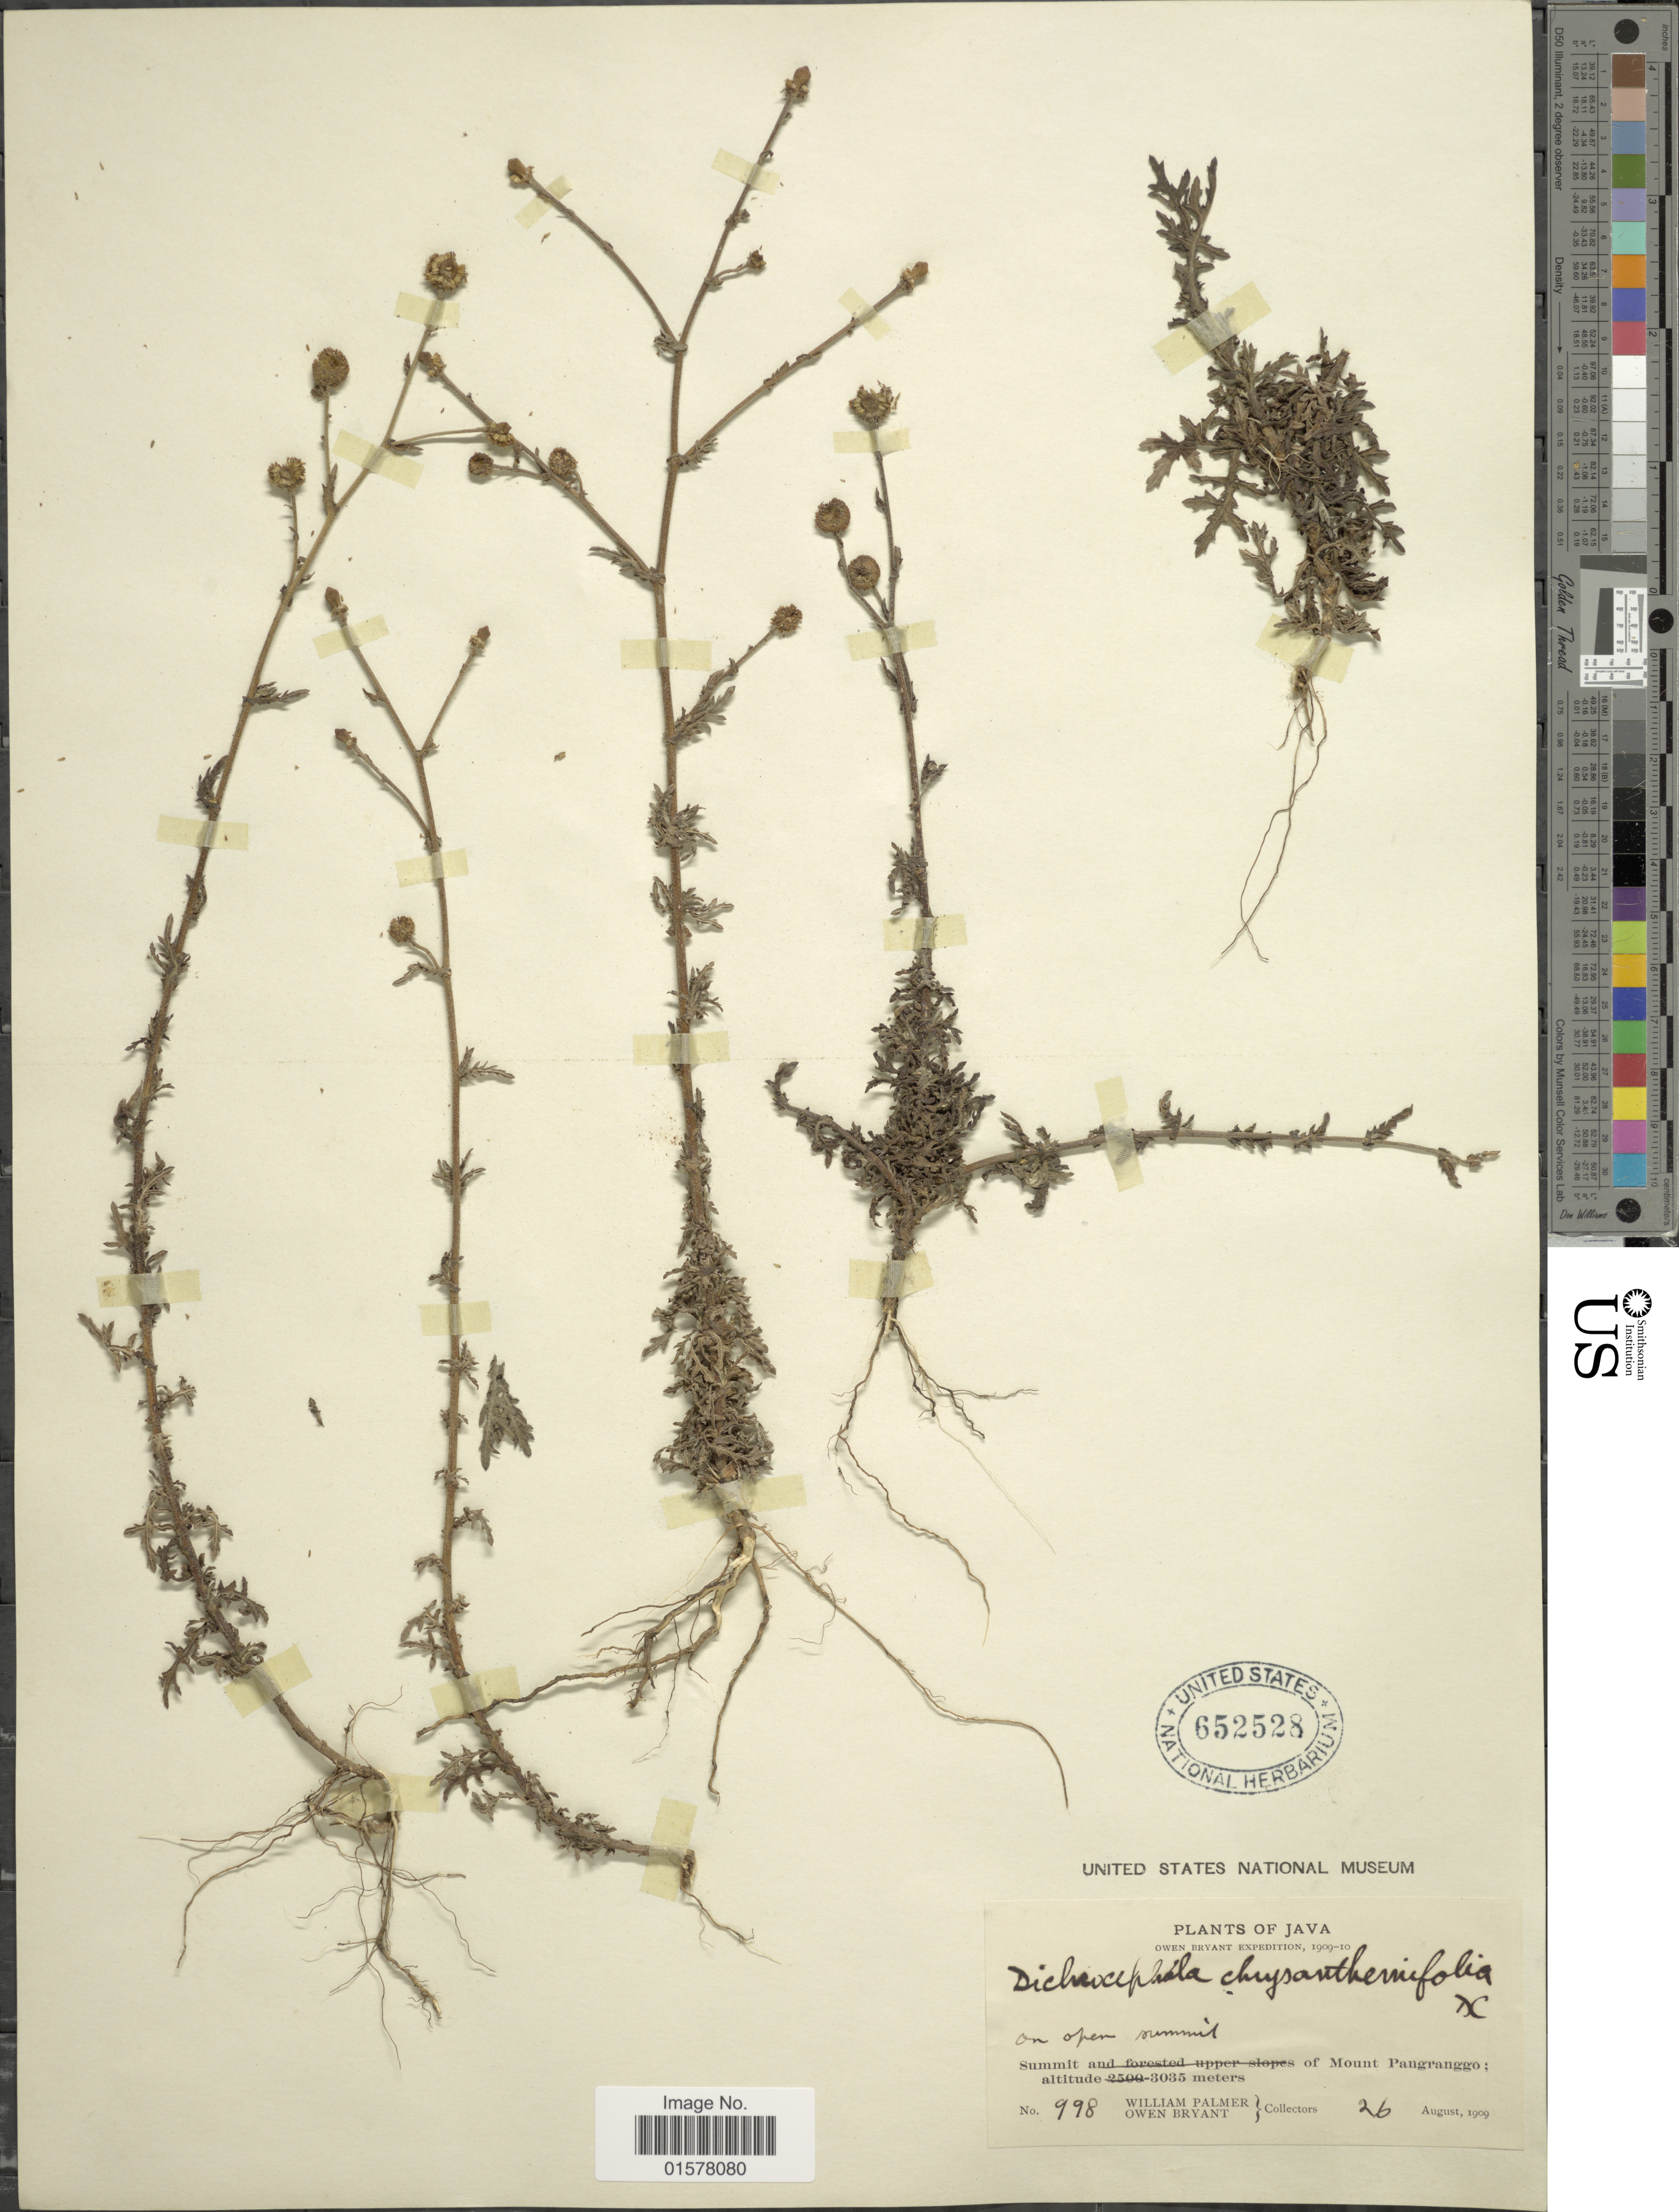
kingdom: Plantae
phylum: Tracheophyta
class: Magnoliopsida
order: Asterales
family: Asteraceae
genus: Dichrocephala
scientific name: Dichrocephala chrysanthemifolia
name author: (Blume) DC.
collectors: W. Palmer & O. Bryant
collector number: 998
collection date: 1909-08-26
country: Indonesia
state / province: Java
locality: Summit of Mount Pangranggo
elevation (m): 3035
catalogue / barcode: US 652528